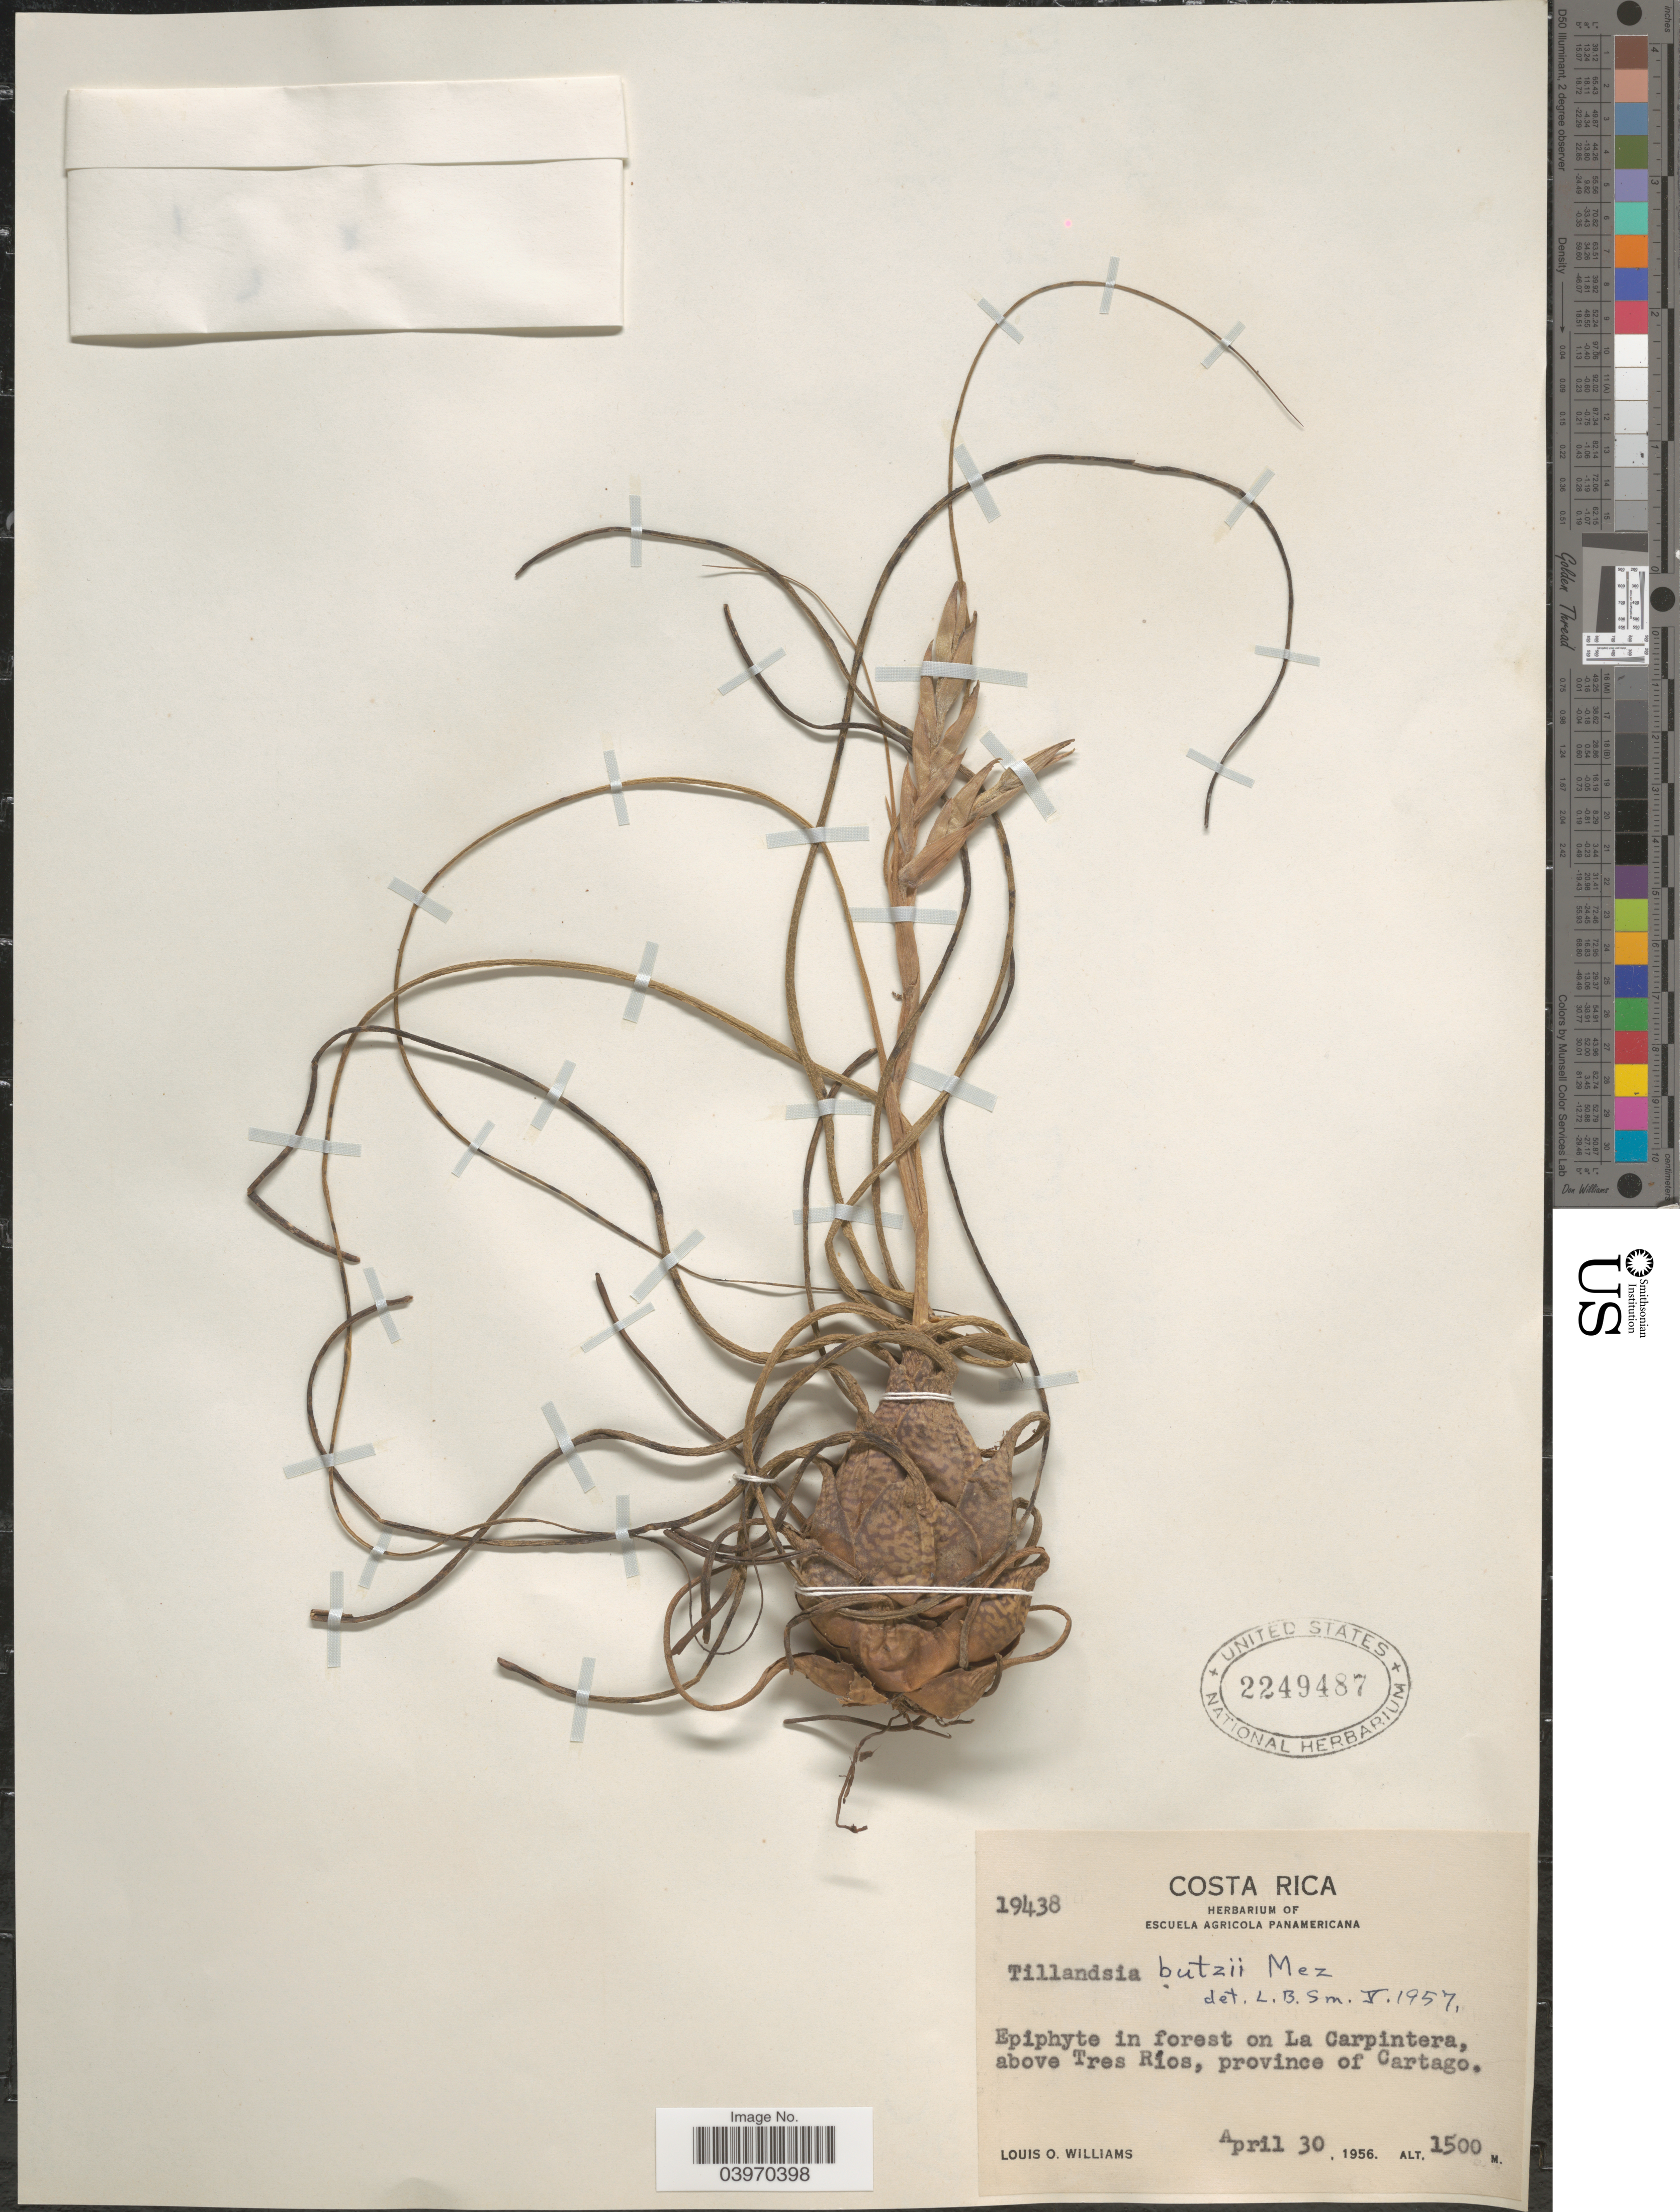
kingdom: Plantae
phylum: Tracheophyta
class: Liliopsida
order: Poales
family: Bromeliaceae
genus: Tillandsia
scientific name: Tillandsia butzii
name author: Mez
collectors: L. O. Williams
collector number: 19438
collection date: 1956-04-30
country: Costa Rica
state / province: Cartago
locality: In forest on La Carpintera, above Tres Ríos.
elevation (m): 1500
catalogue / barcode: US 2249487